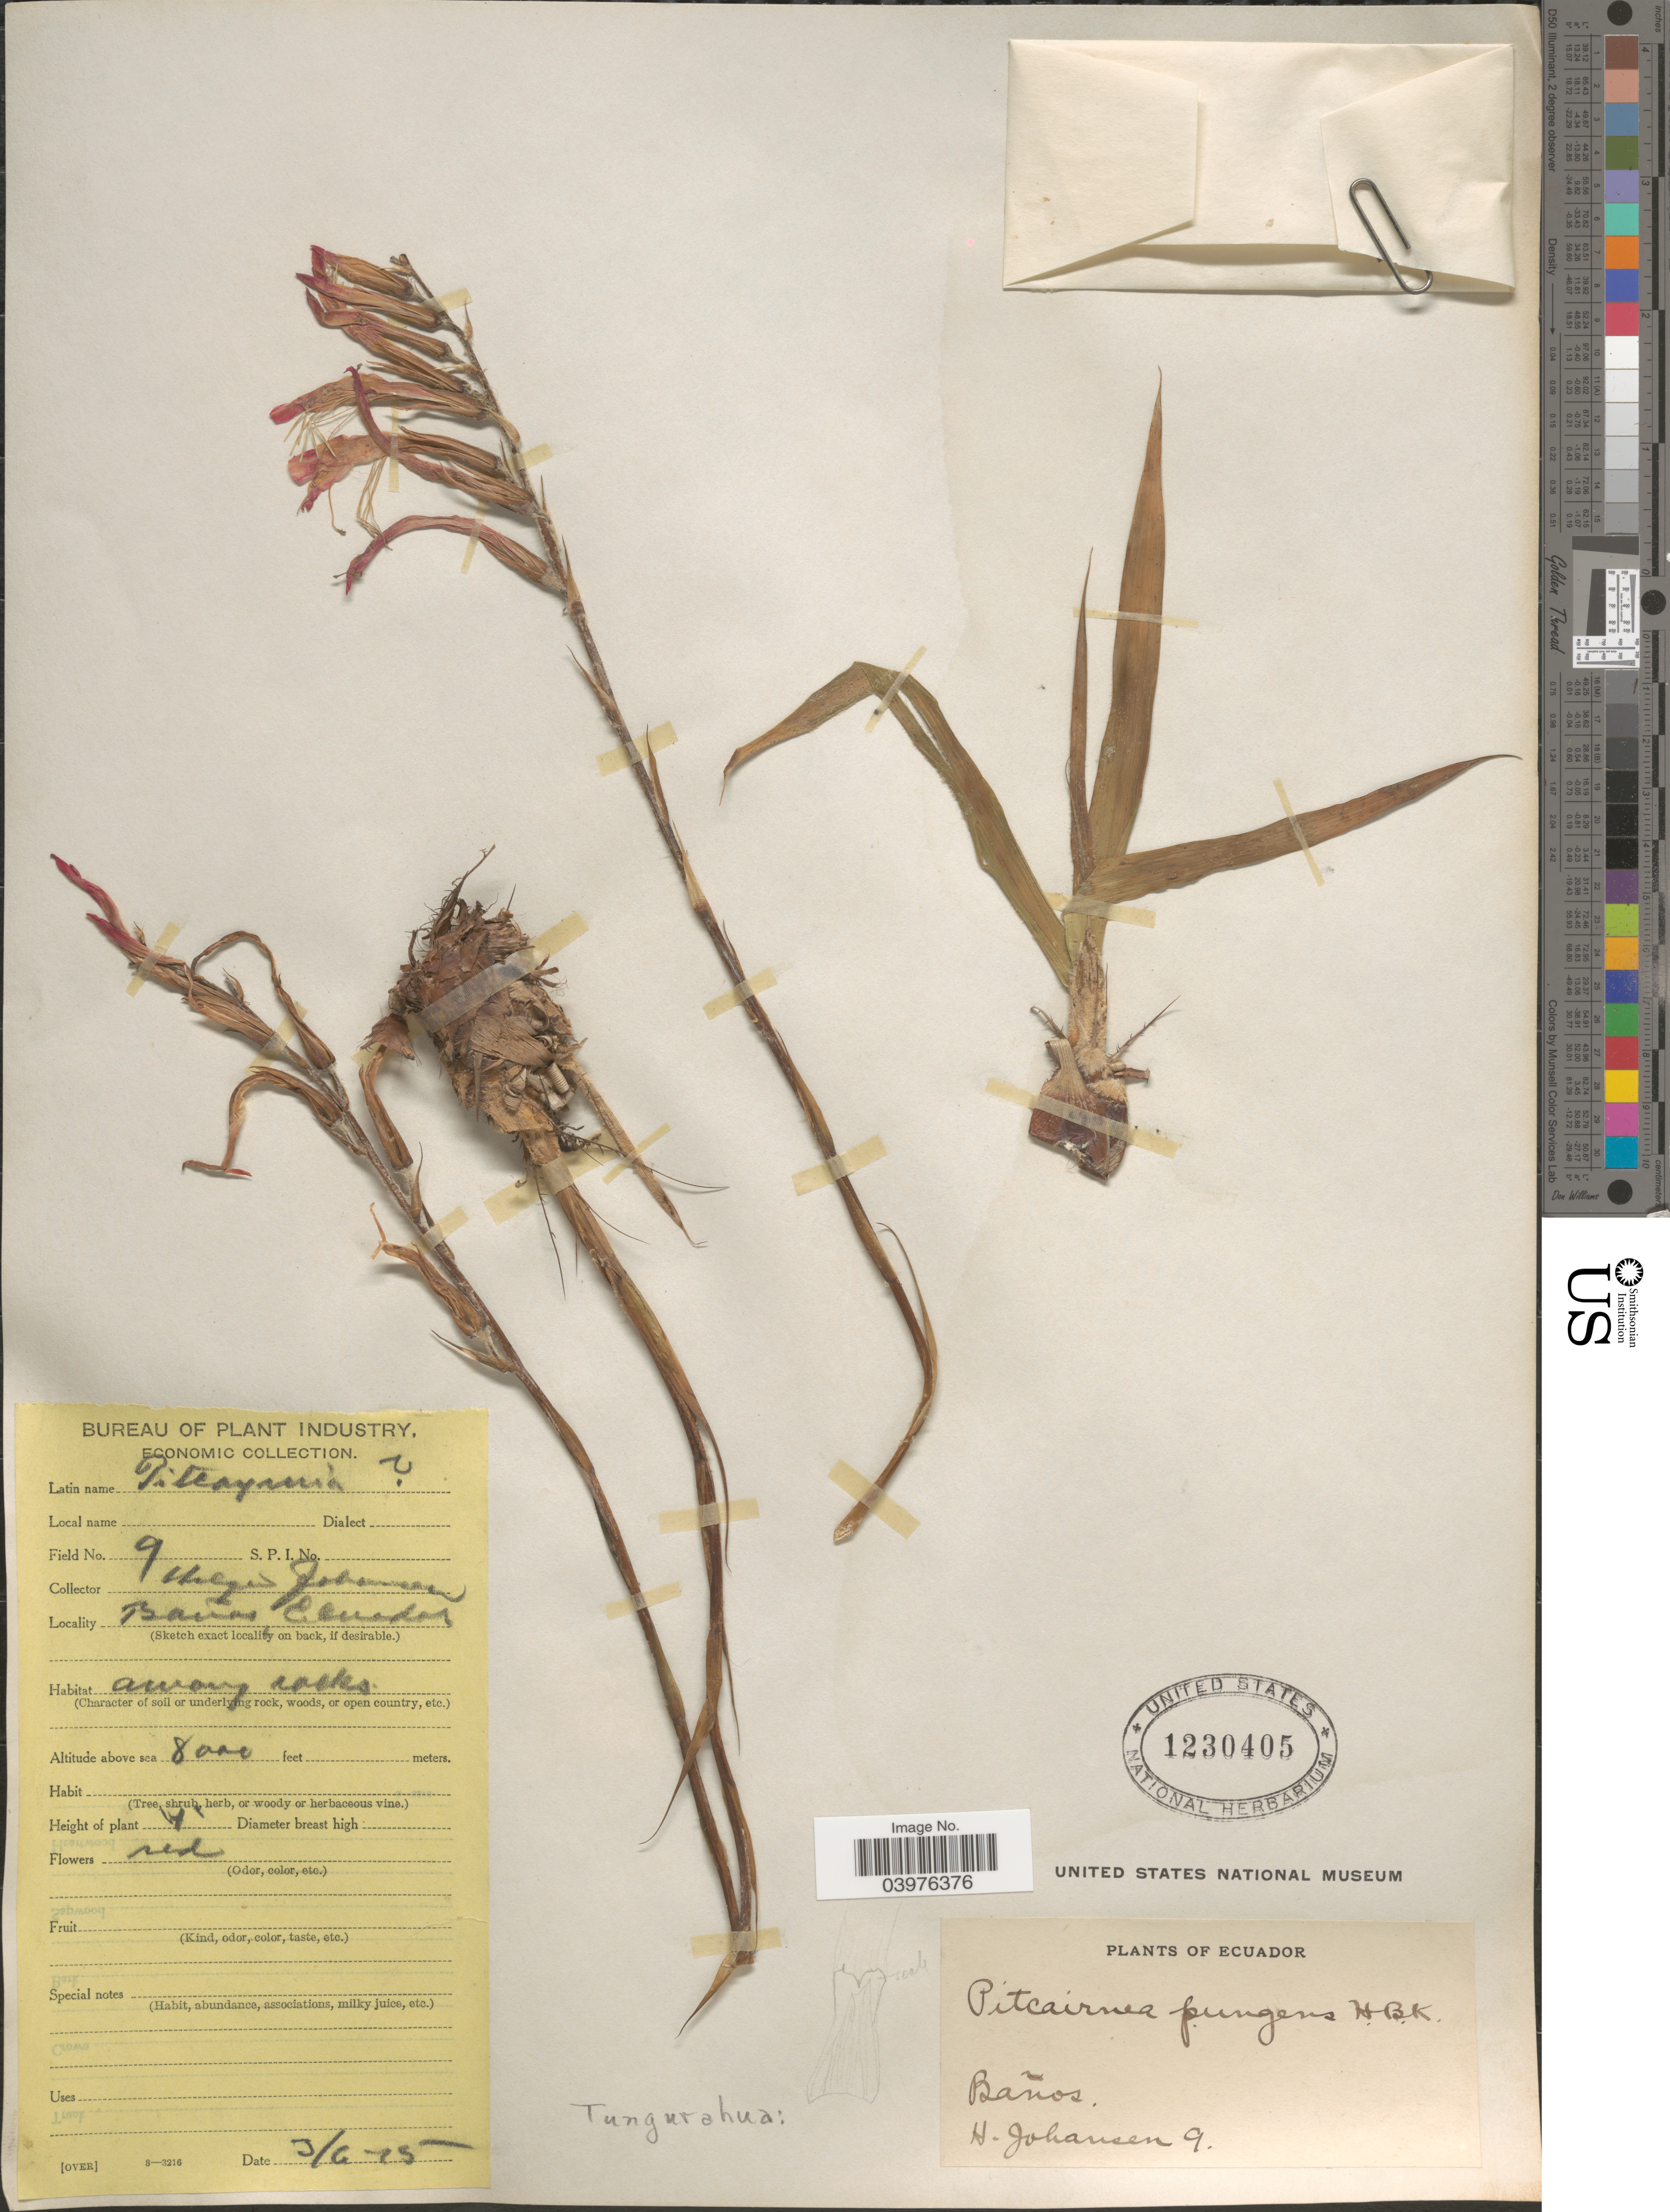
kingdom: Plantae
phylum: Tracheophyta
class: Liliopsida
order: Poales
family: Bromeliaceae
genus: Pitcairnia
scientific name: Pitcairnia pungens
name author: Kunth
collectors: H. Johansen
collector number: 9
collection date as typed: Transcribed d/m/y: 3/6/15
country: Ecuador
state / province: Tungurahua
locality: Baños.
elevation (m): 2438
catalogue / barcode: US 1230405